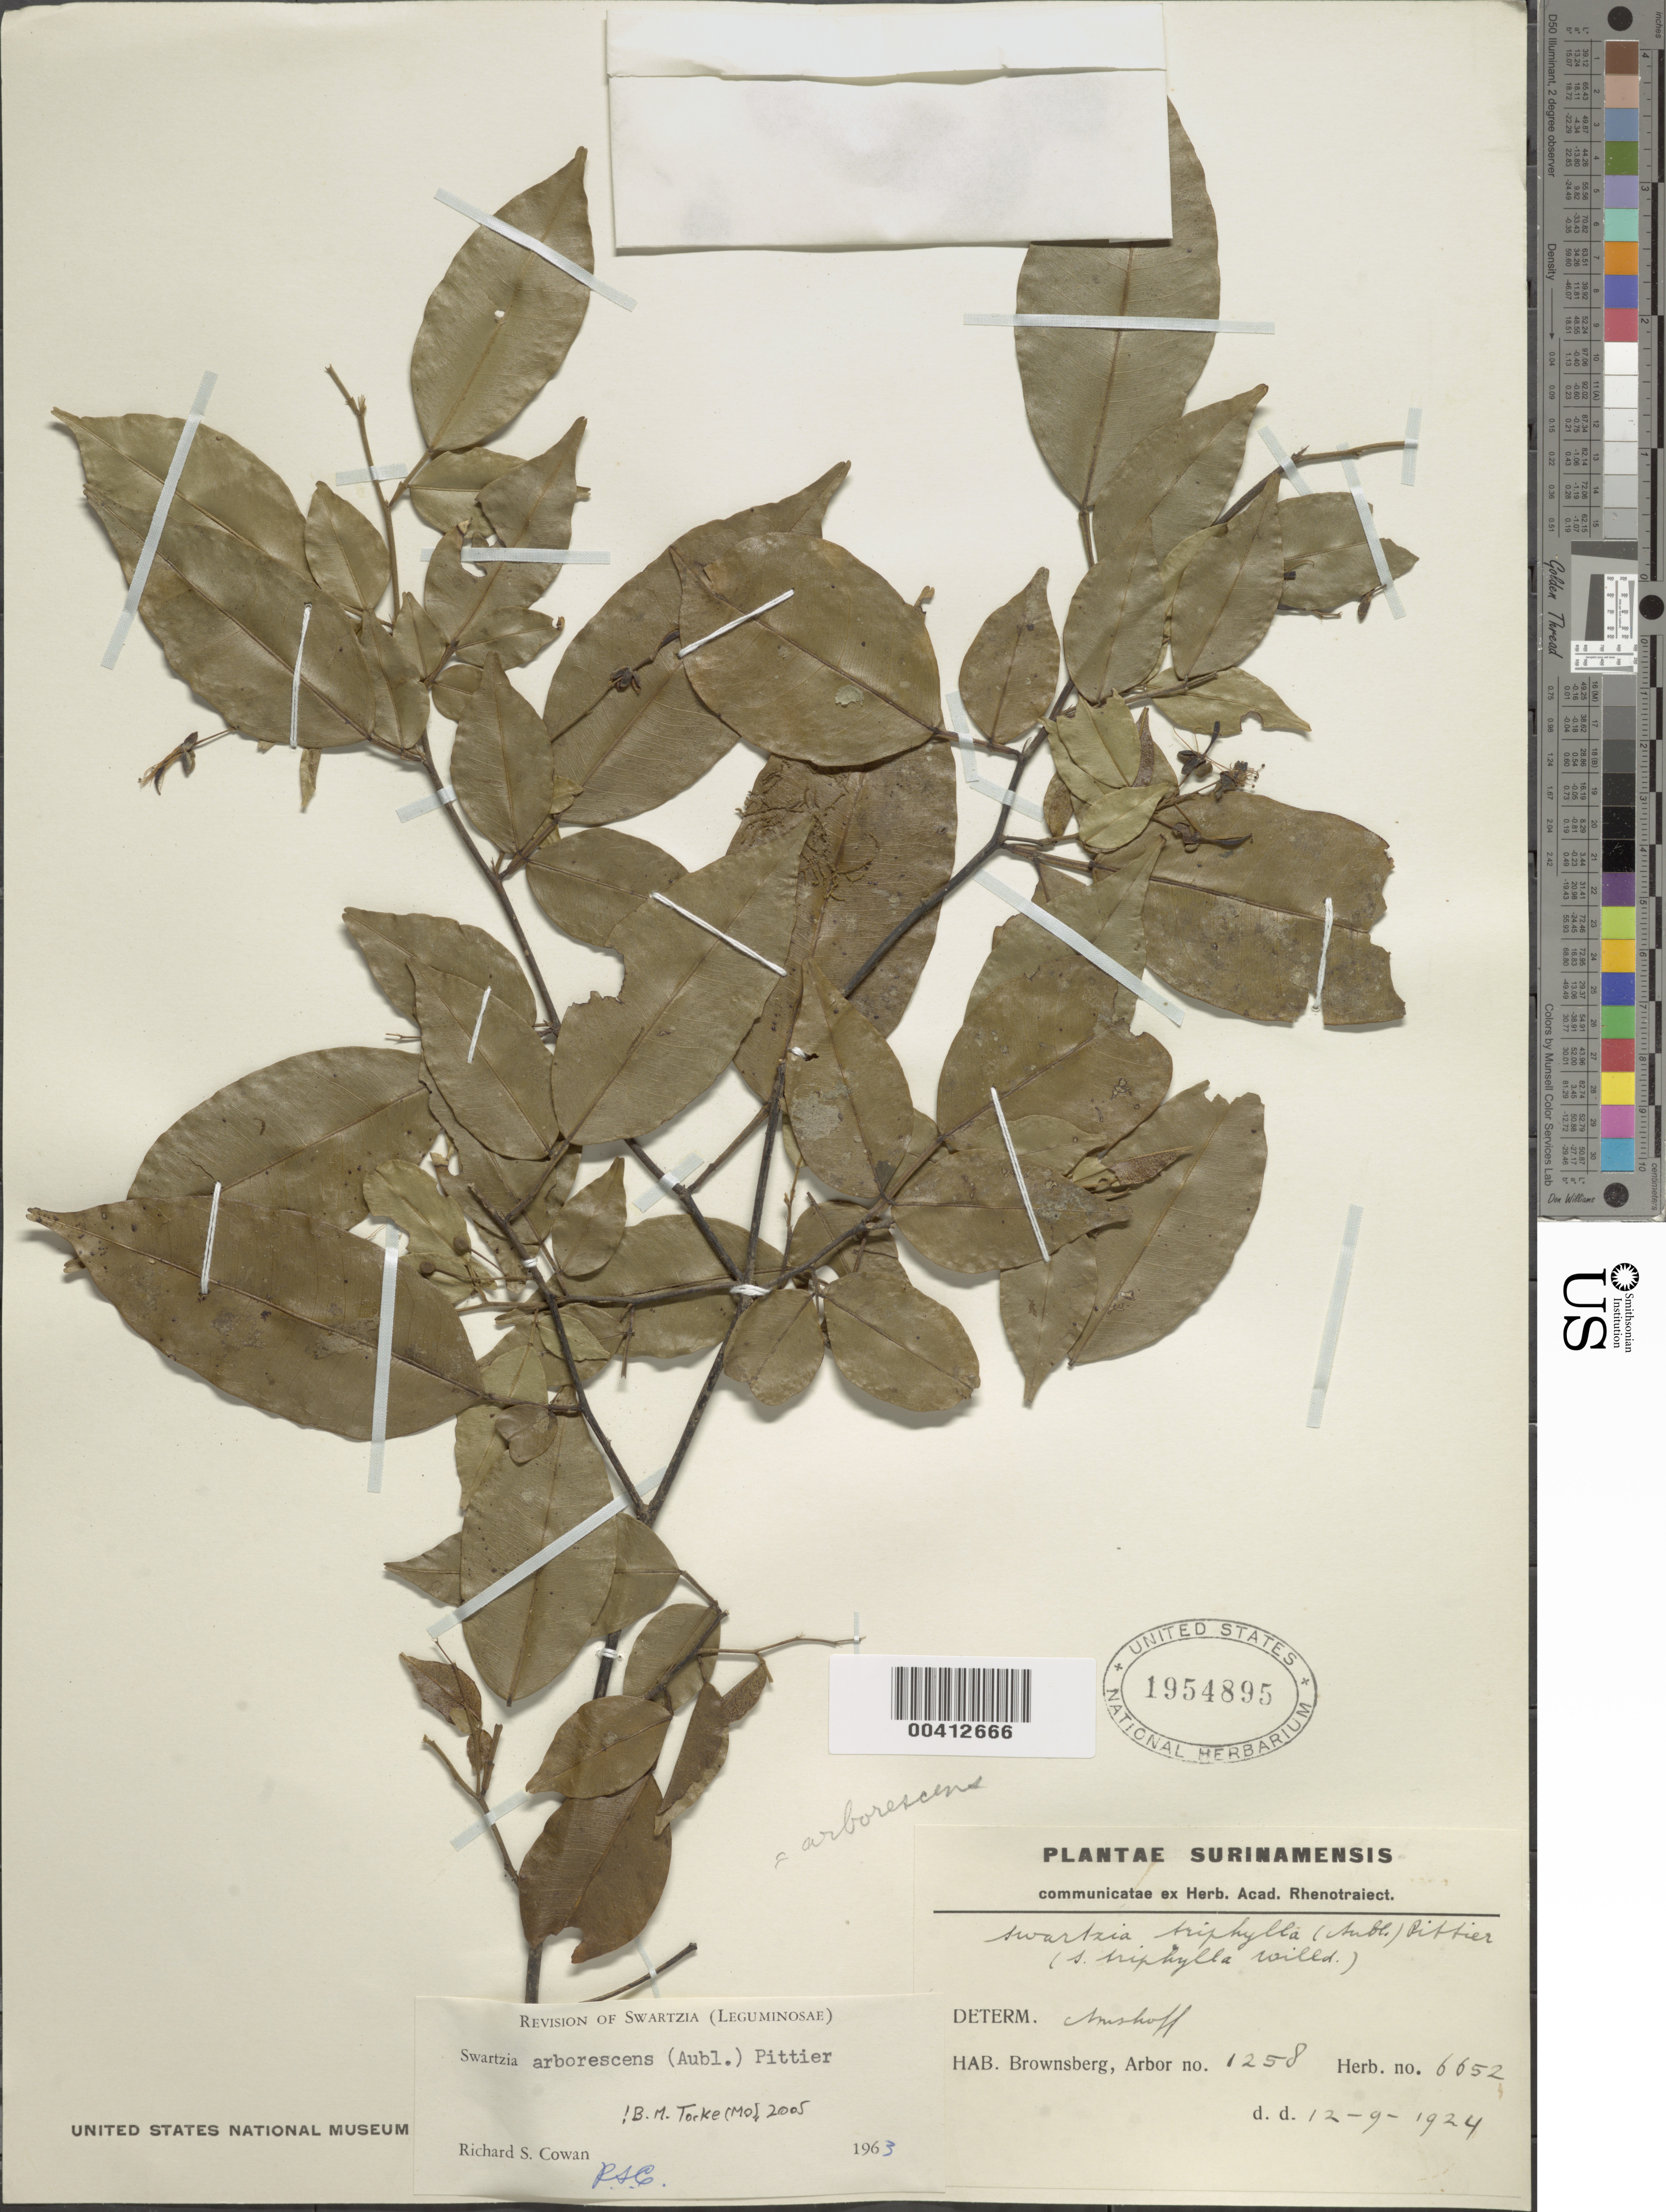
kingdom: Plantae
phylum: Tracheophyta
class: Magnoliopsida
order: Fabales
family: Fabaceae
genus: Swartzia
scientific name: Swartzia arborescens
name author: (Aubl.) Pittier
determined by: Cowan, R. S.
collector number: Herb. 6652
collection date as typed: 12 Sep 1924 or 09 Dec 1924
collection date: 1924-09-12 or 1924-12-09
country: Suriname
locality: Brownsberg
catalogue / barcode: US 1954895